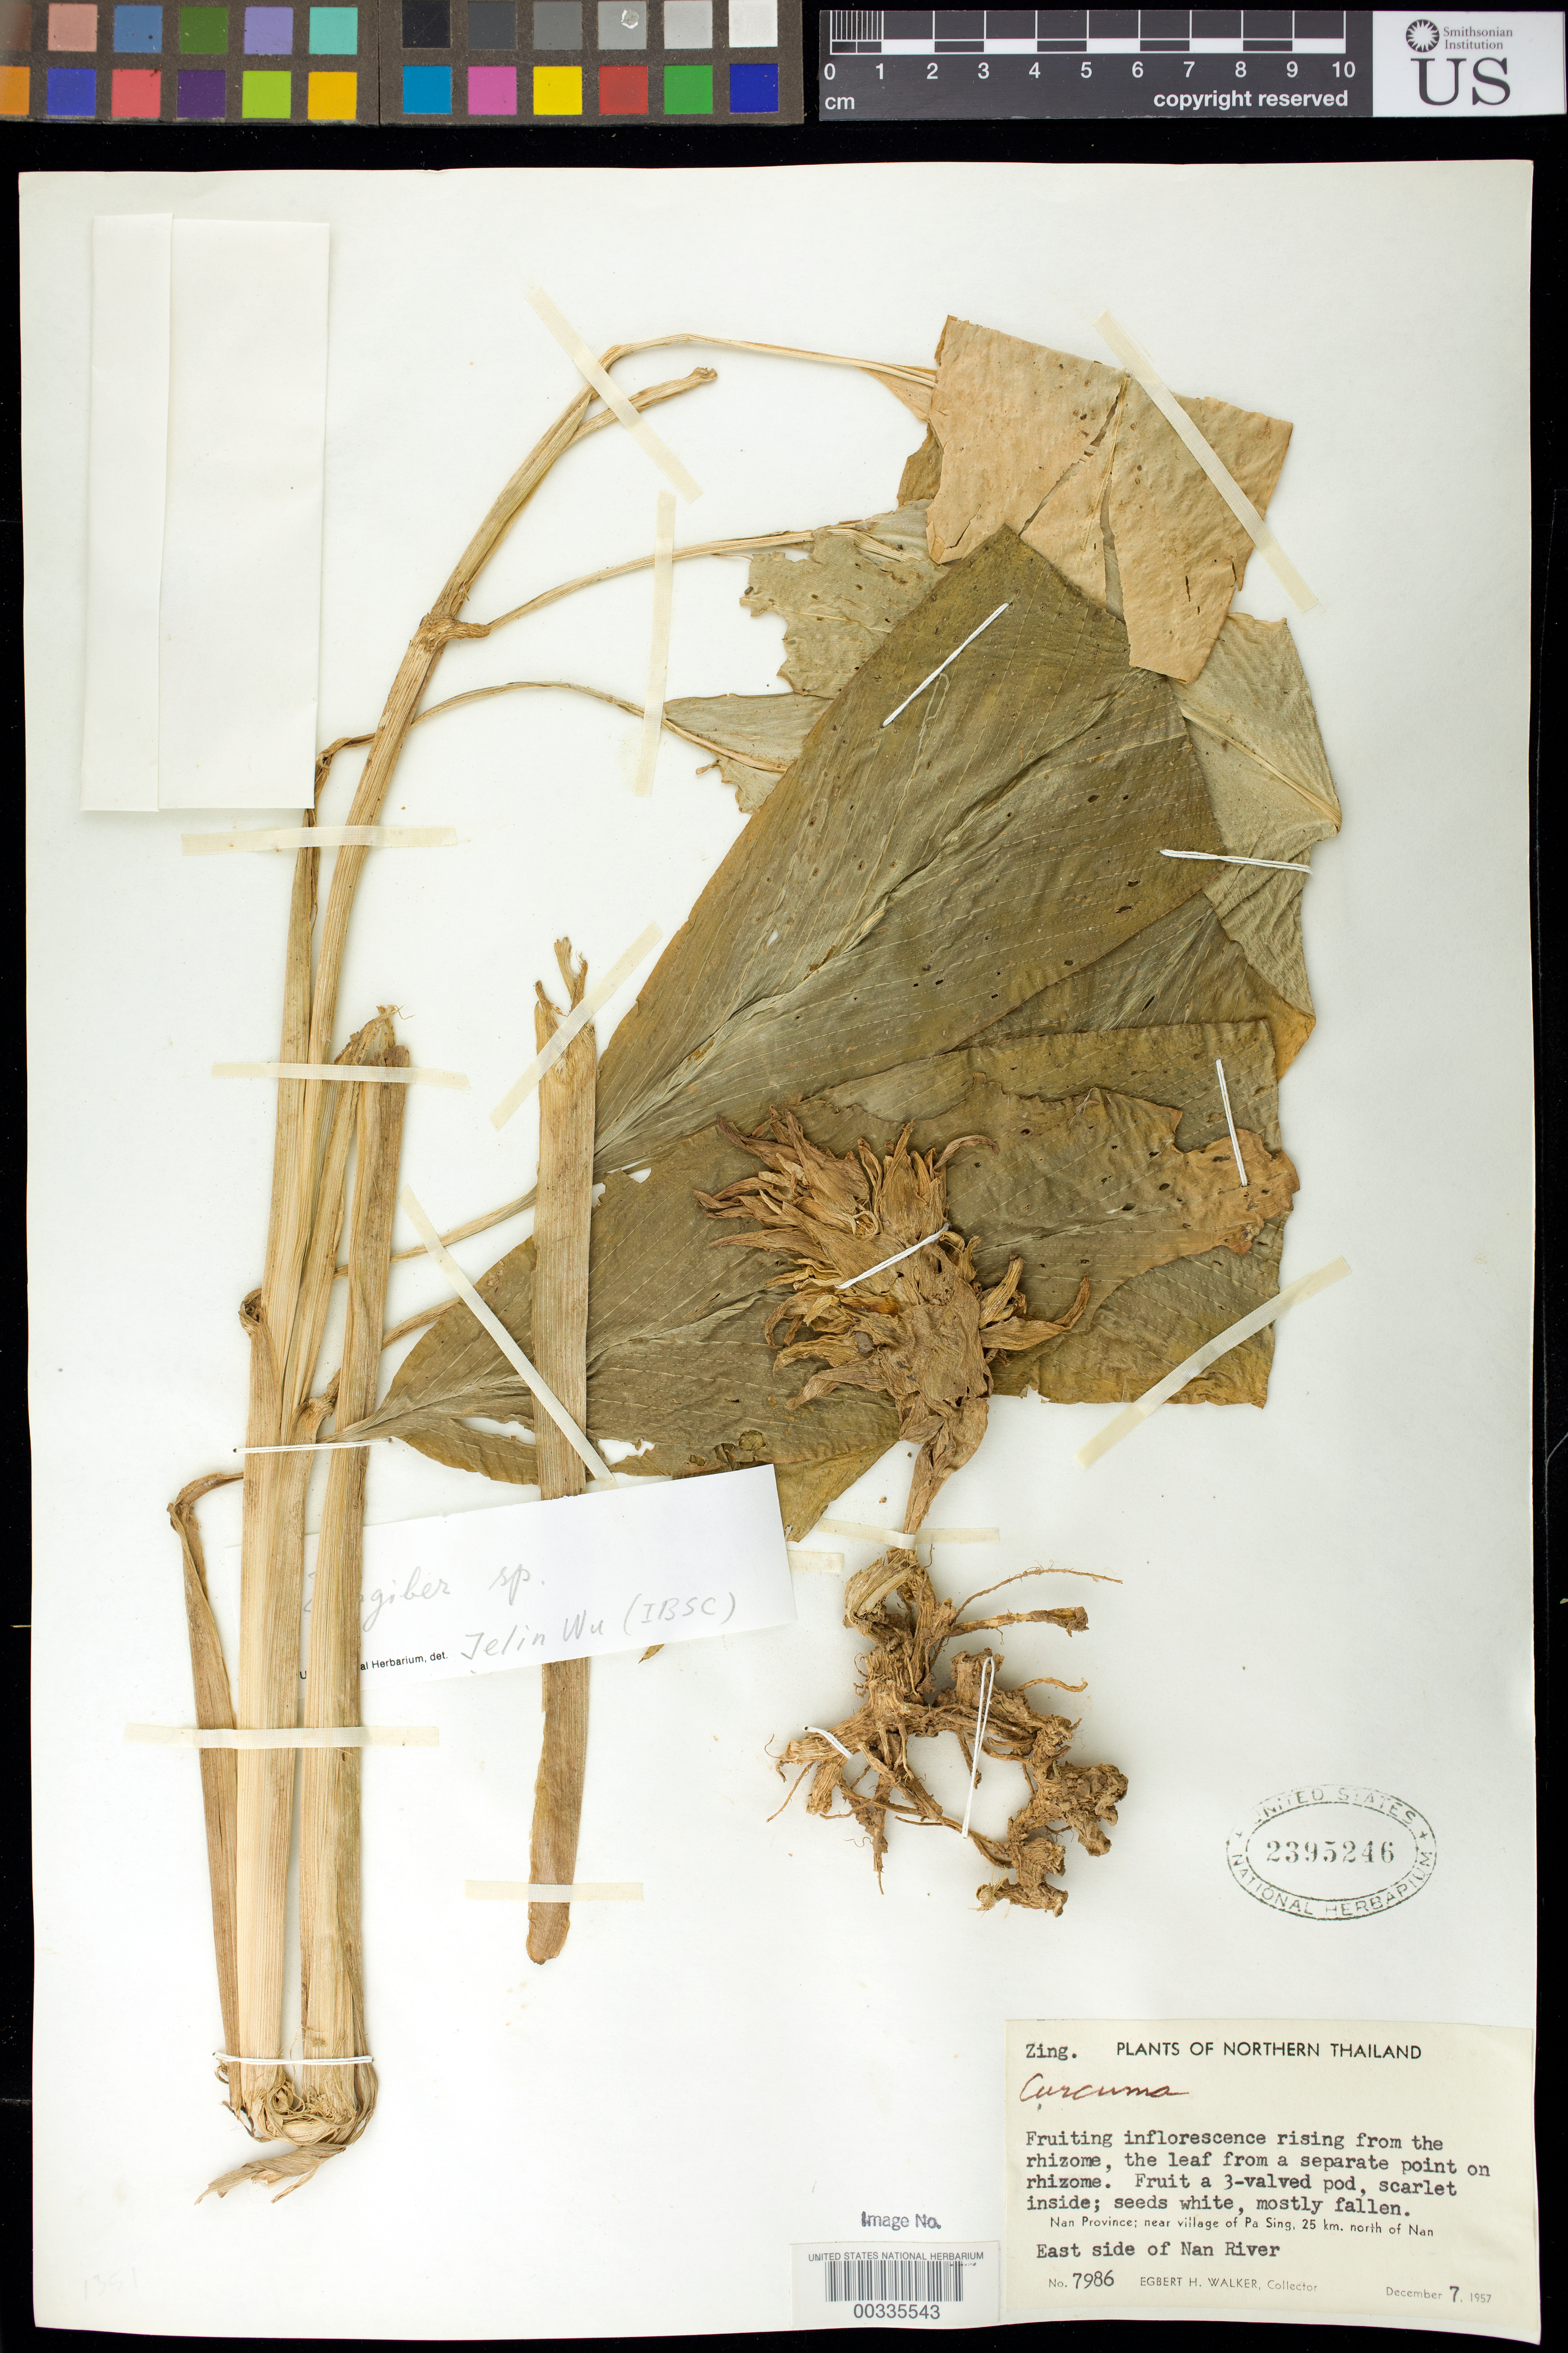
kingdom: Plantae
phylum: Tracheophyta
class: Liliopsida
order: Zingiberales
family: Zingiberaceae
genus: Zingiber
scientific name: Zingiber sp.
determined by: Wu, Te-Ling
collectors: E. H. Walker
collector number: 7986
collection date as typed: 07 Dec 1957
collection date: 1957-12-07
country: Thailand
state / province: Nan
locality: Near village of Pa Sing, 25 km N of Nan. E side of Nan River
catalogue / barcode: US 2395246